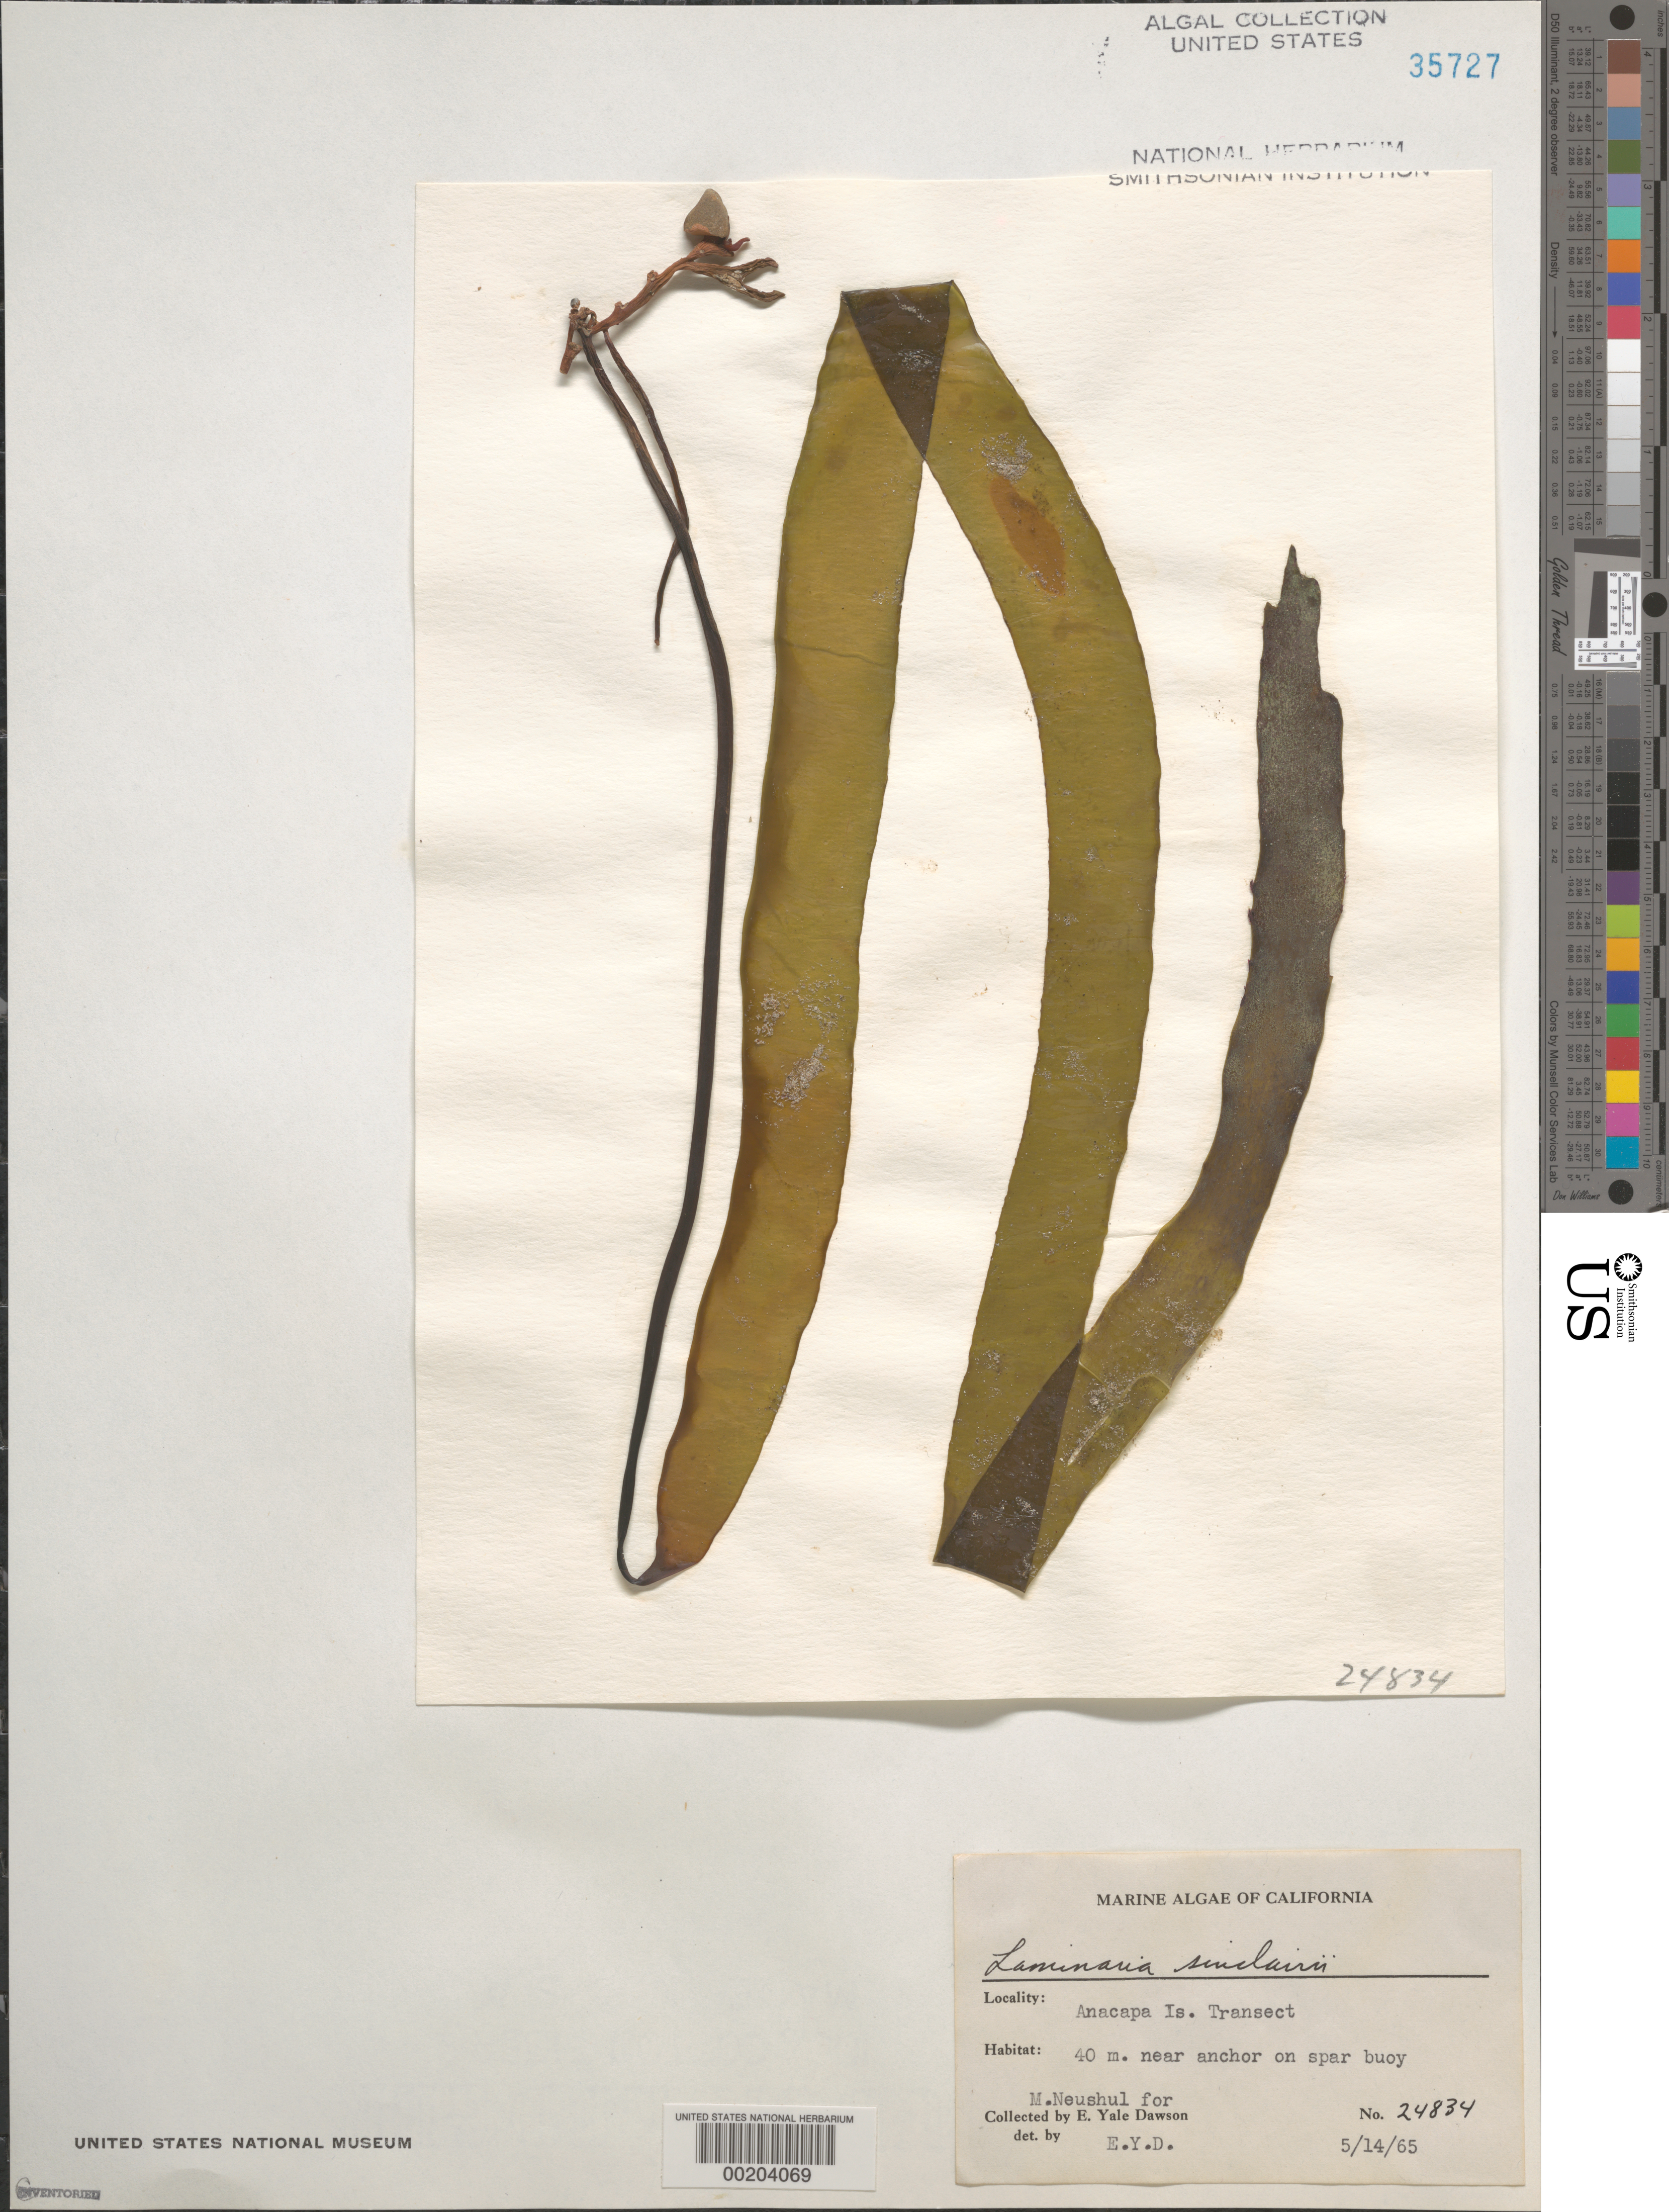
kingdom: Chromista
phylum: Ochrophyta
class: Phaeophyceae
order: Laminariales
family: Laminariaceae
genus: Laminaria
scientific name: Laminaria sinclairii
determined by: Dawson, E. Y.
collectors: M. Neushul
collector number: EYD 24834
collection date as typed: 14 May 1965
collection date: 1965-05-14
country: United States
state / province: California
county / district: Ventura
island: Anacapa Island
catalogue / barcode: US 35727